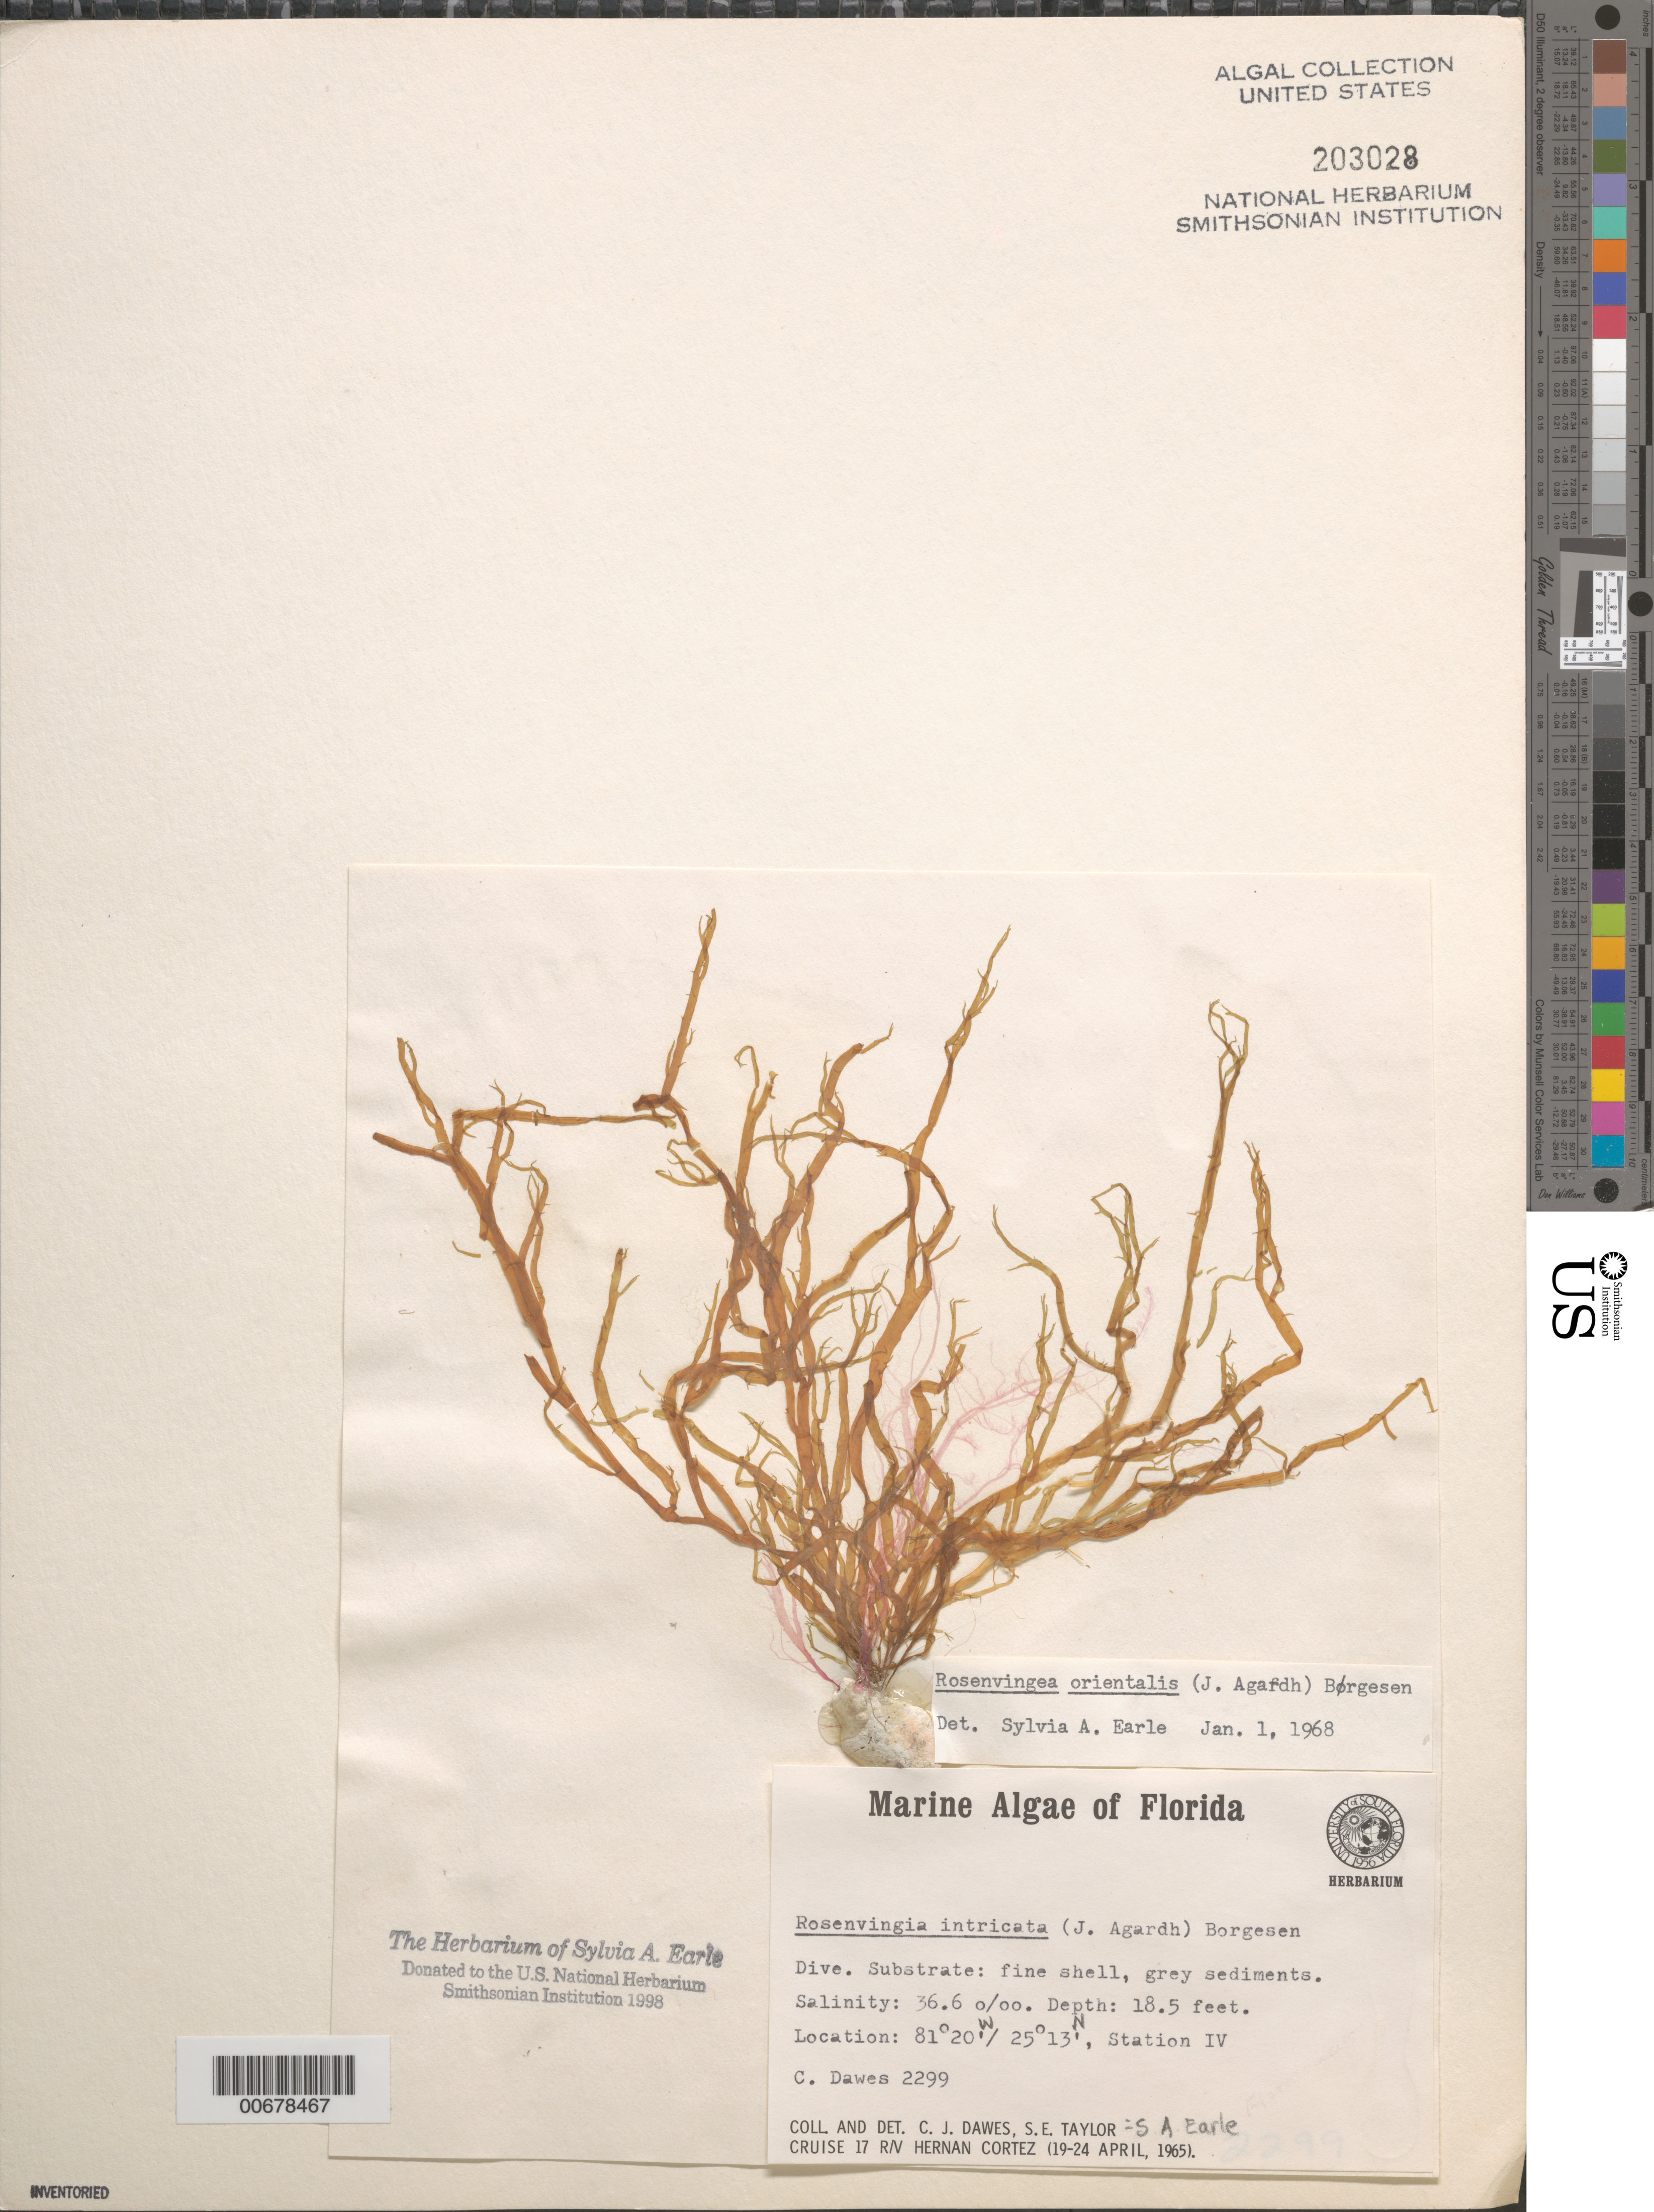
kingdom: Chromista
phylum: Ochrophyta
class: Phaeophyceae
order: Scytosiphonales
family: Scytosiphonaceae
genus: Rosenvingea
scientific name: Rosenvingea orientalis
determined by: Earle, S. A.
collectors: C. Dawes & S. A. Earle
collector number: CJD 2299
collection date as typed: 19 Apr 1965 to 24 Apr 1965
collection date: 1965-04-19/1965-04-24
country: United States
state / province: Florida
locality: Gulf of Mexico off Everglades National Park, west of Cape Sable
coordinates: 25 13' N, 81 20' W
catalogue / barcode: US 203028